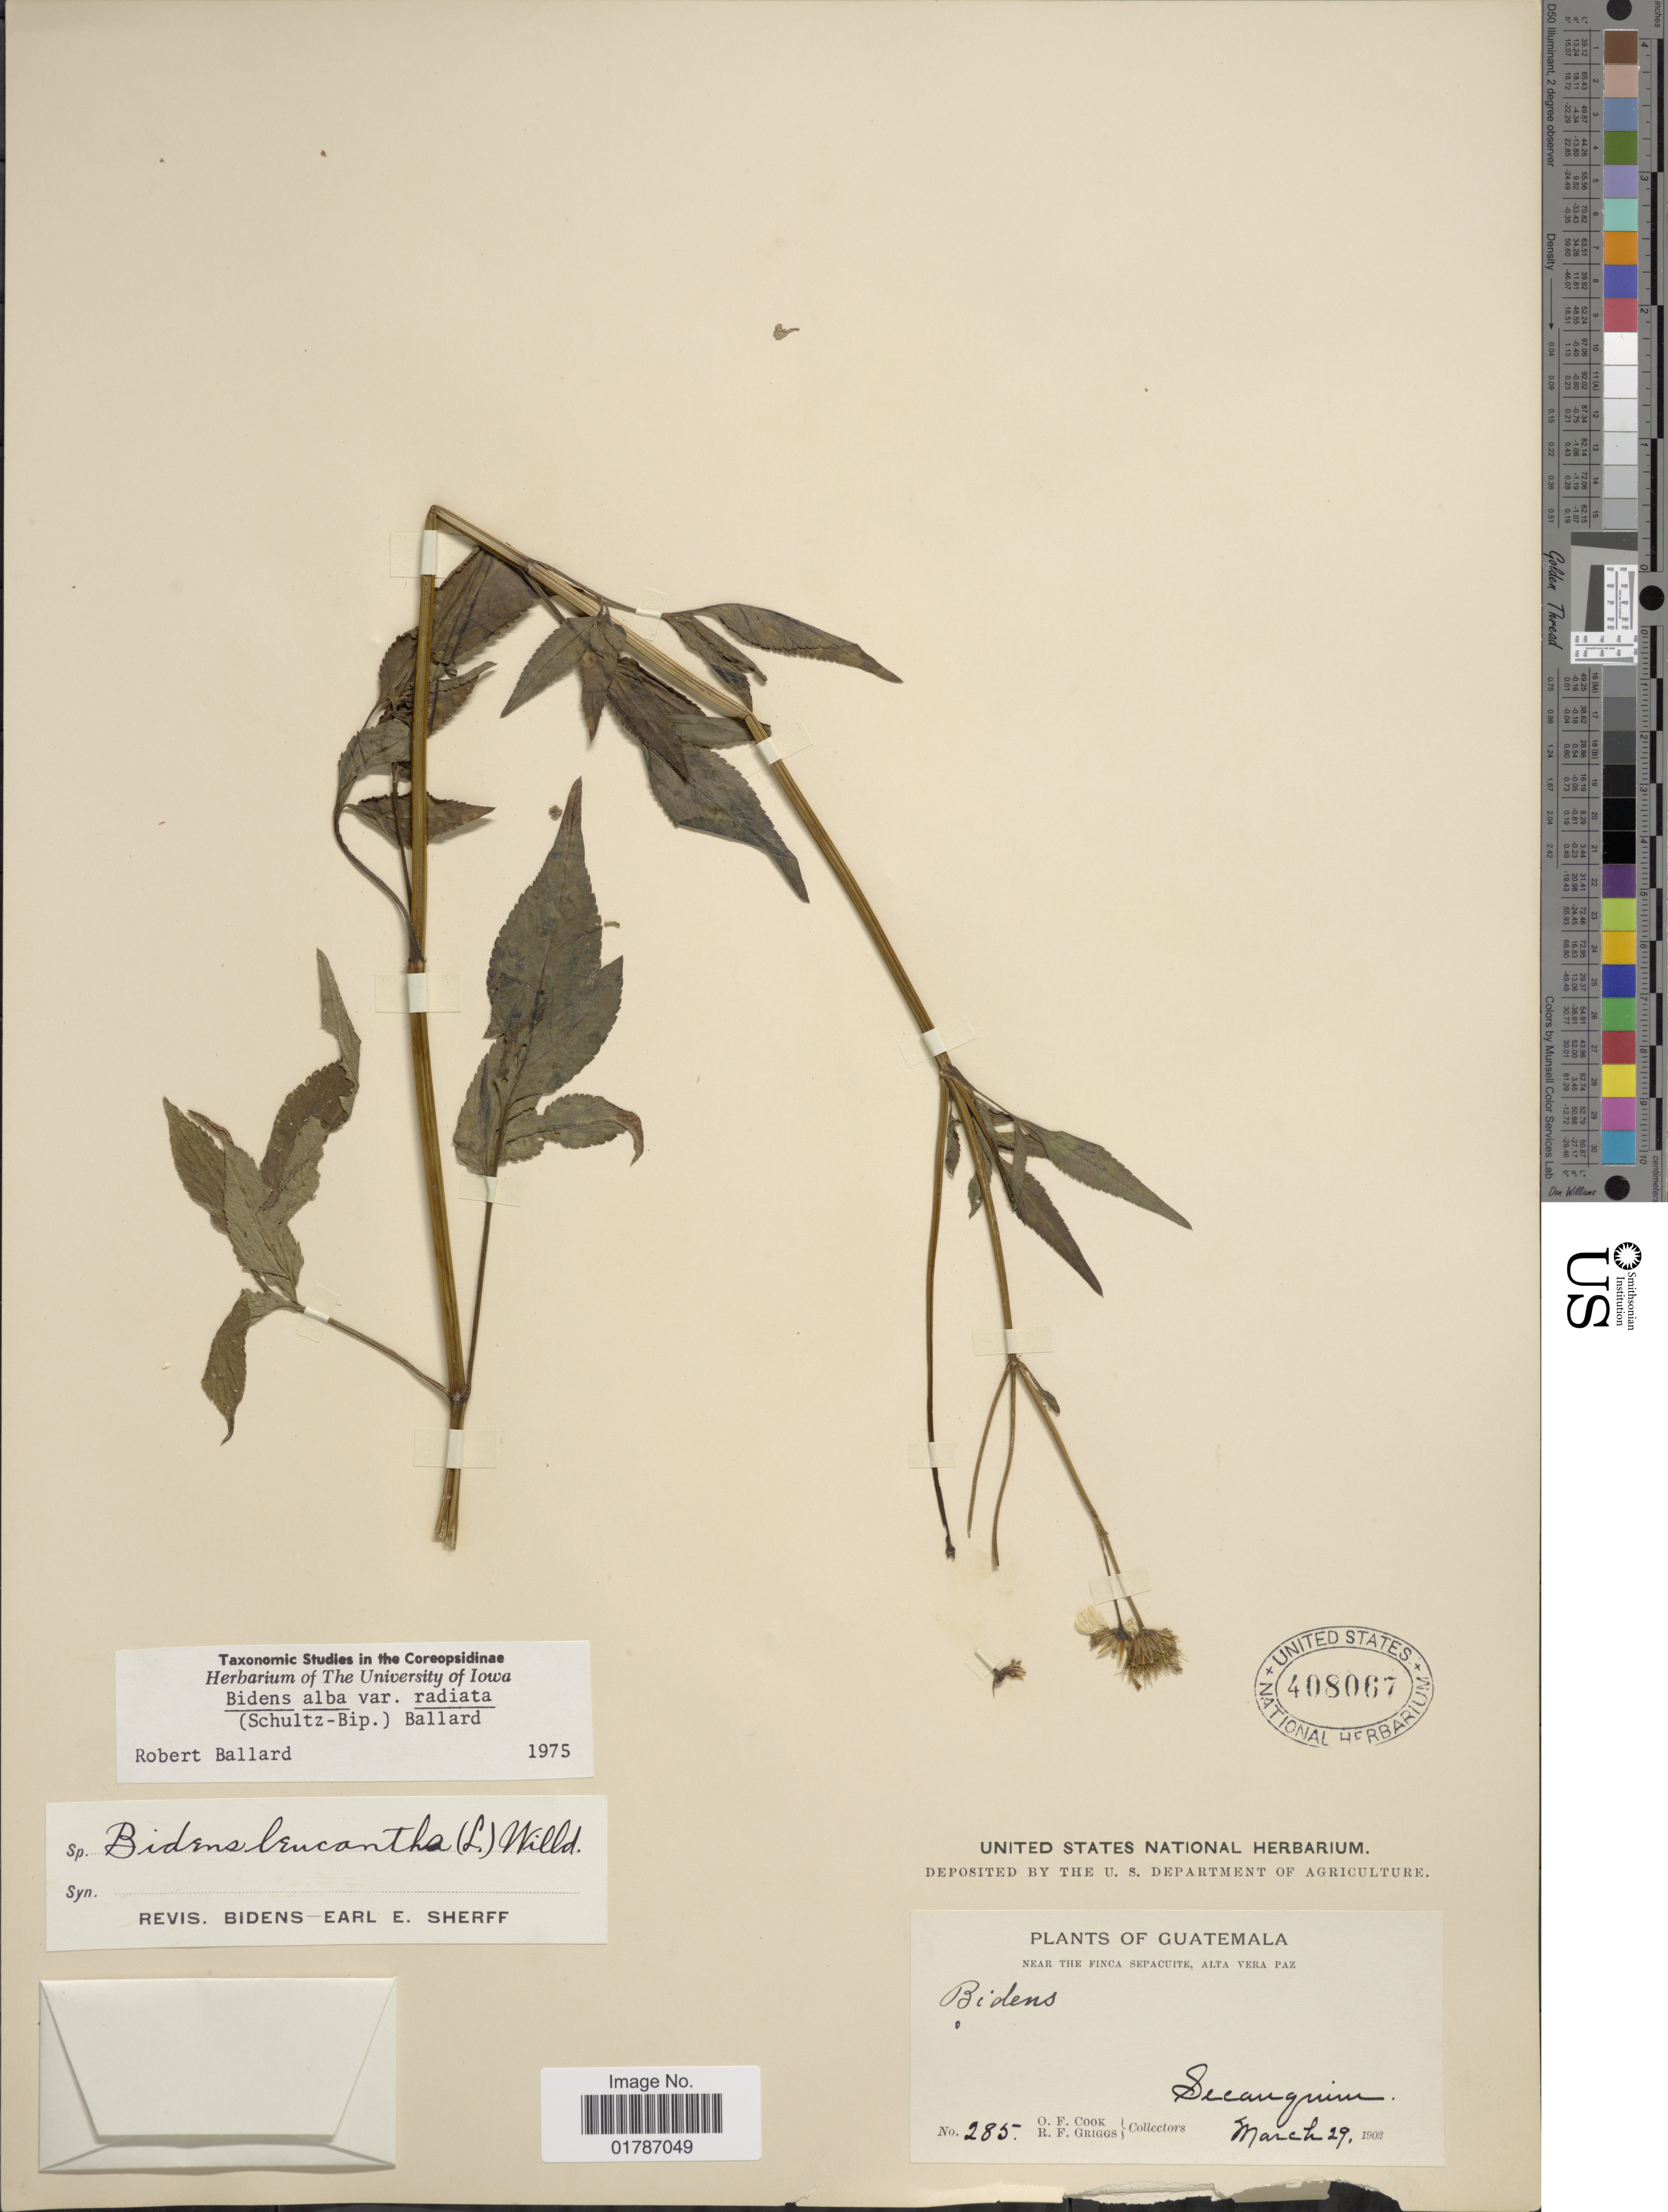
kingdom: Plantae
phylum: Tracheophyta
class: Magnoliopsida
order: Asterales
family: Asteraceae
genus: Bidens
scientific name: Bidens alba var. radiata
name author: (Sch. Bip.) R.E. Ballard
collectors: O. F. Cook & R. F. Griggs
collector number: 285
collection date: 1902-03-29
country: Guatemala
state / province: Alta Verapaz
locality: Near the Finca Sepacuite, Alta Vera Paz, Secanquim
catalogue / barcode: US 408067